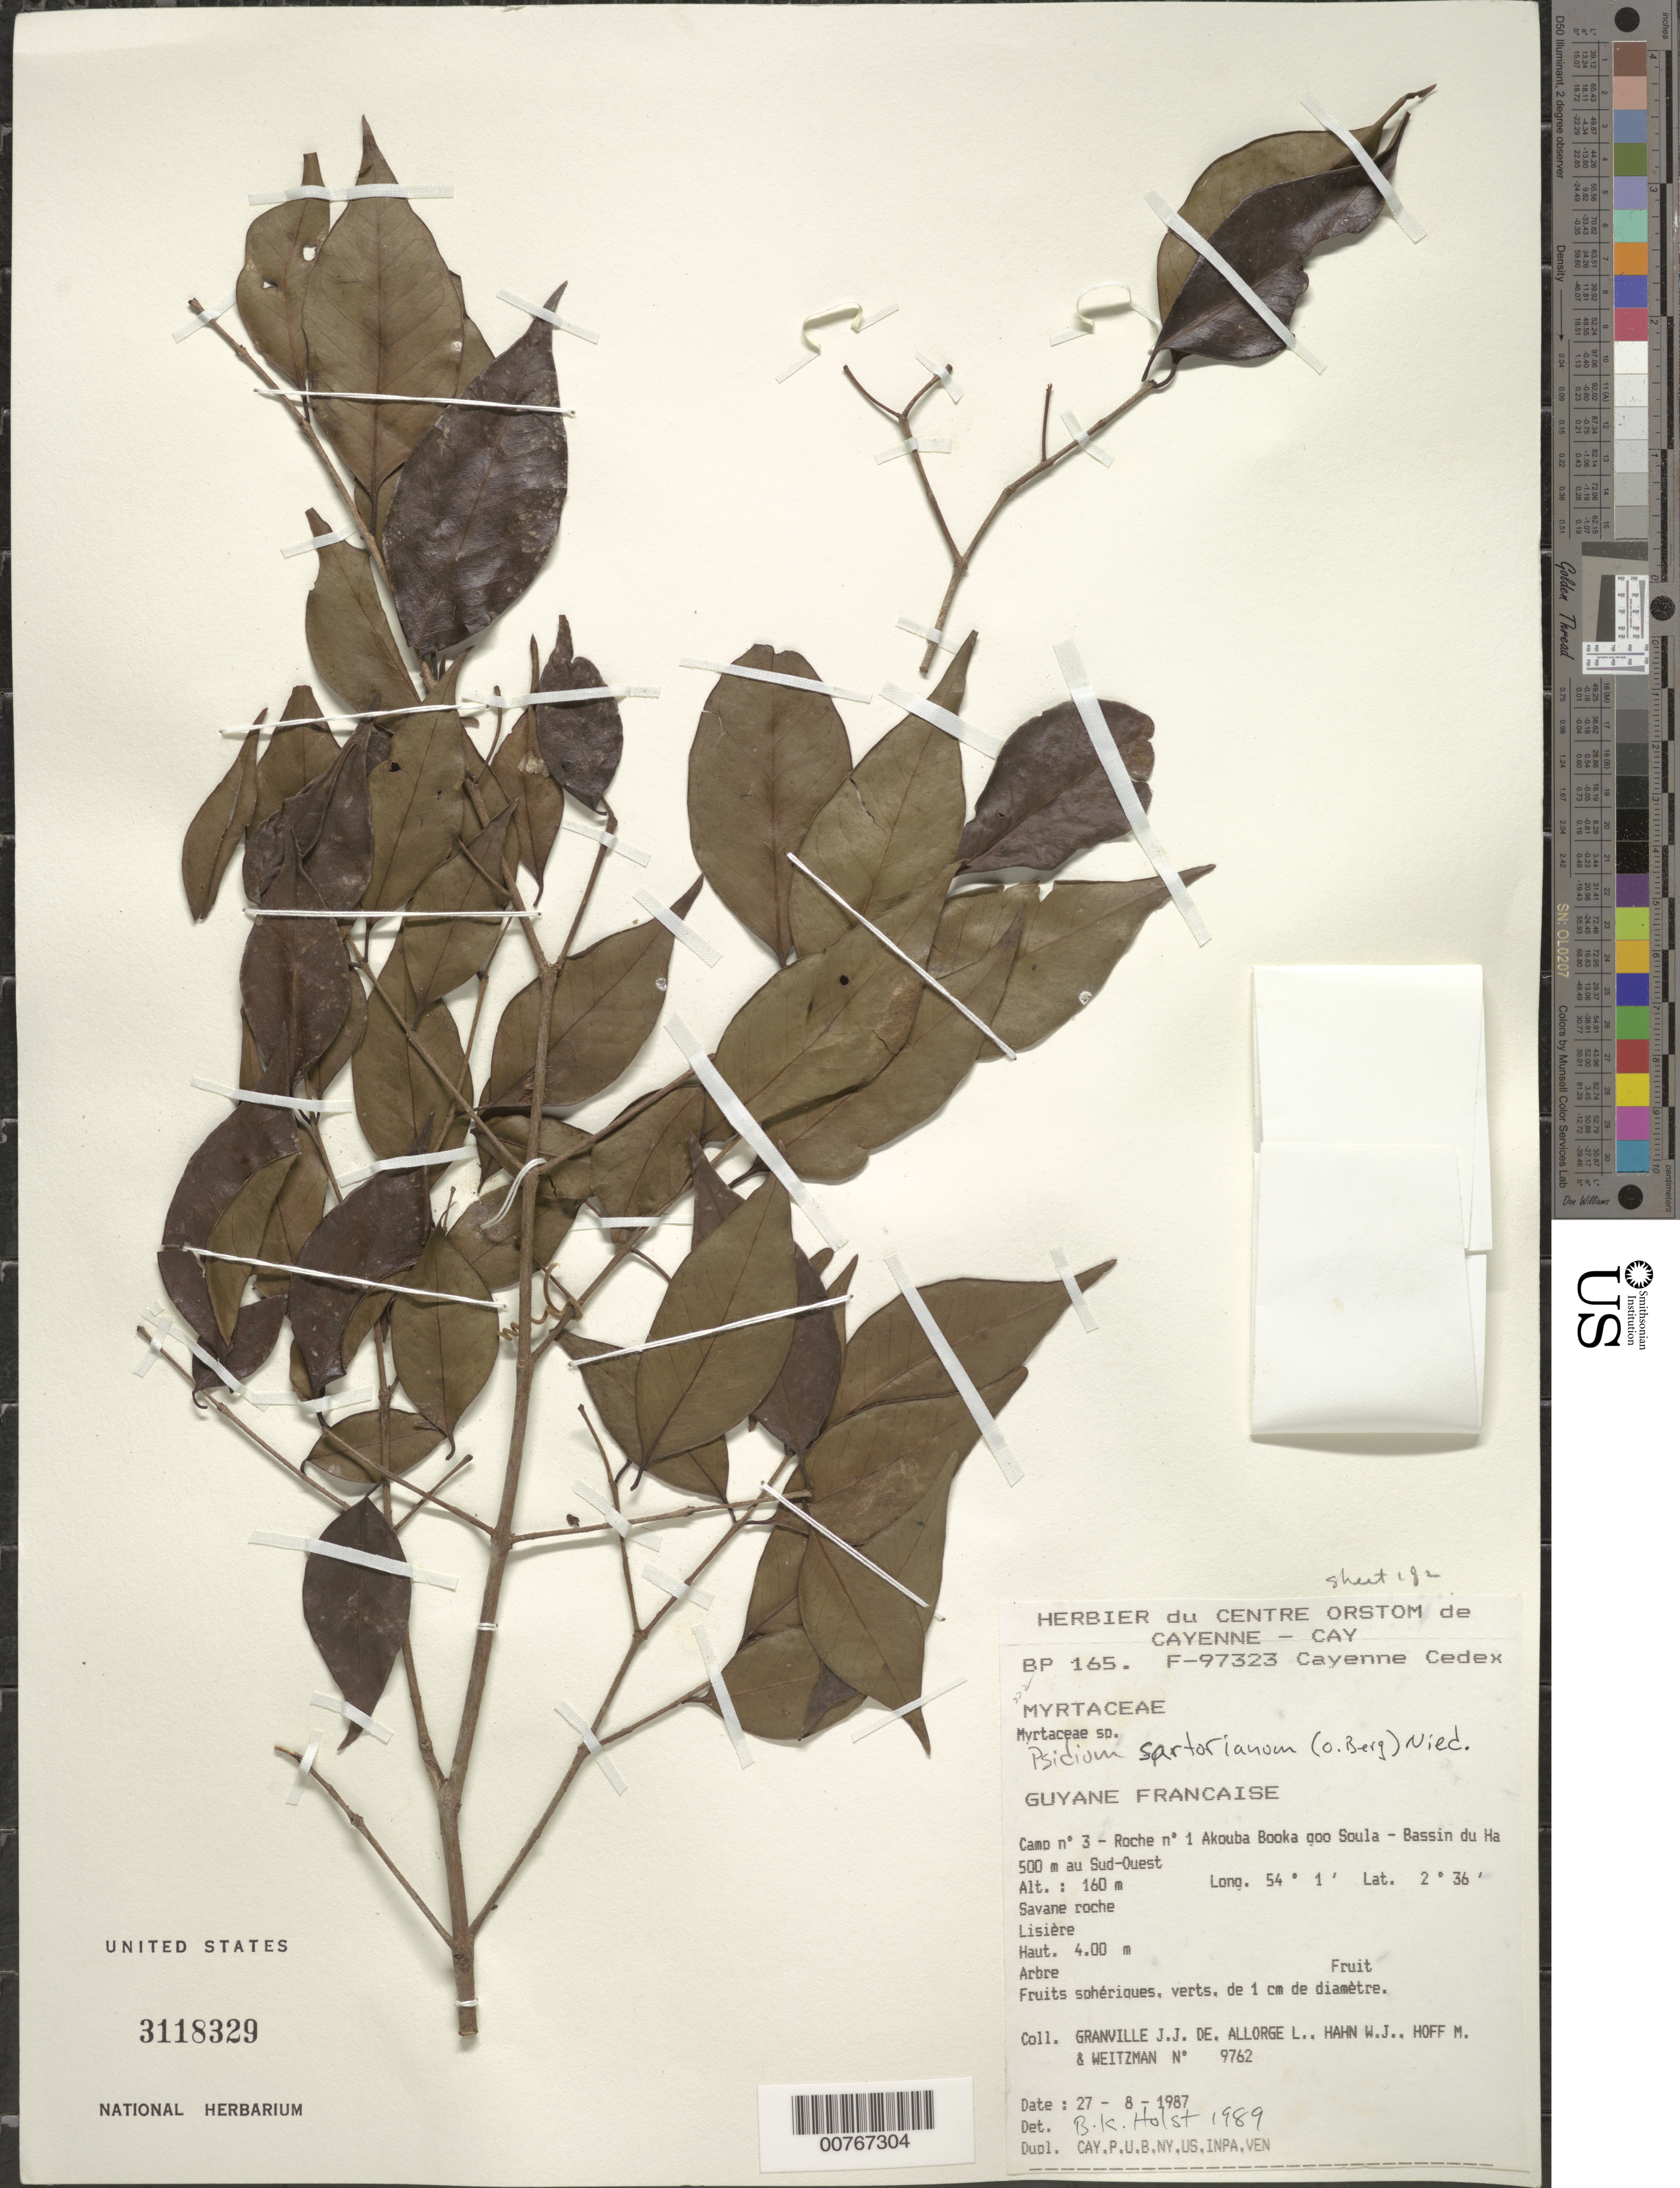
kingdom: Plantae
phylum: Tracheophyta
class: Magnoliopsida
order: Myrtales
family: Myrtaceae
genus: Psidium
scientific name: Psidium sartorianum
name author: (O. Berg) Nied.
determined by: Holst, Bruce K.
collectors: J.-J. de Granville, L. Allorge, W. J. Hahn, M. Hoff & A. L. Weitzman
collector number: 9762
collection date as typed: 27-Aug-87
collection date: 1987-08-27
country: French Guiana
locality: Akouba Booka goo Soula, Camp #3, Roche no. 1, Bassin du Haut-Marouini, 500 m au Sud-Ouest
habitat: Lisière de savane roche; sous bois de lisière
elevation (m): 160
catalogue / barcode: US 3118329